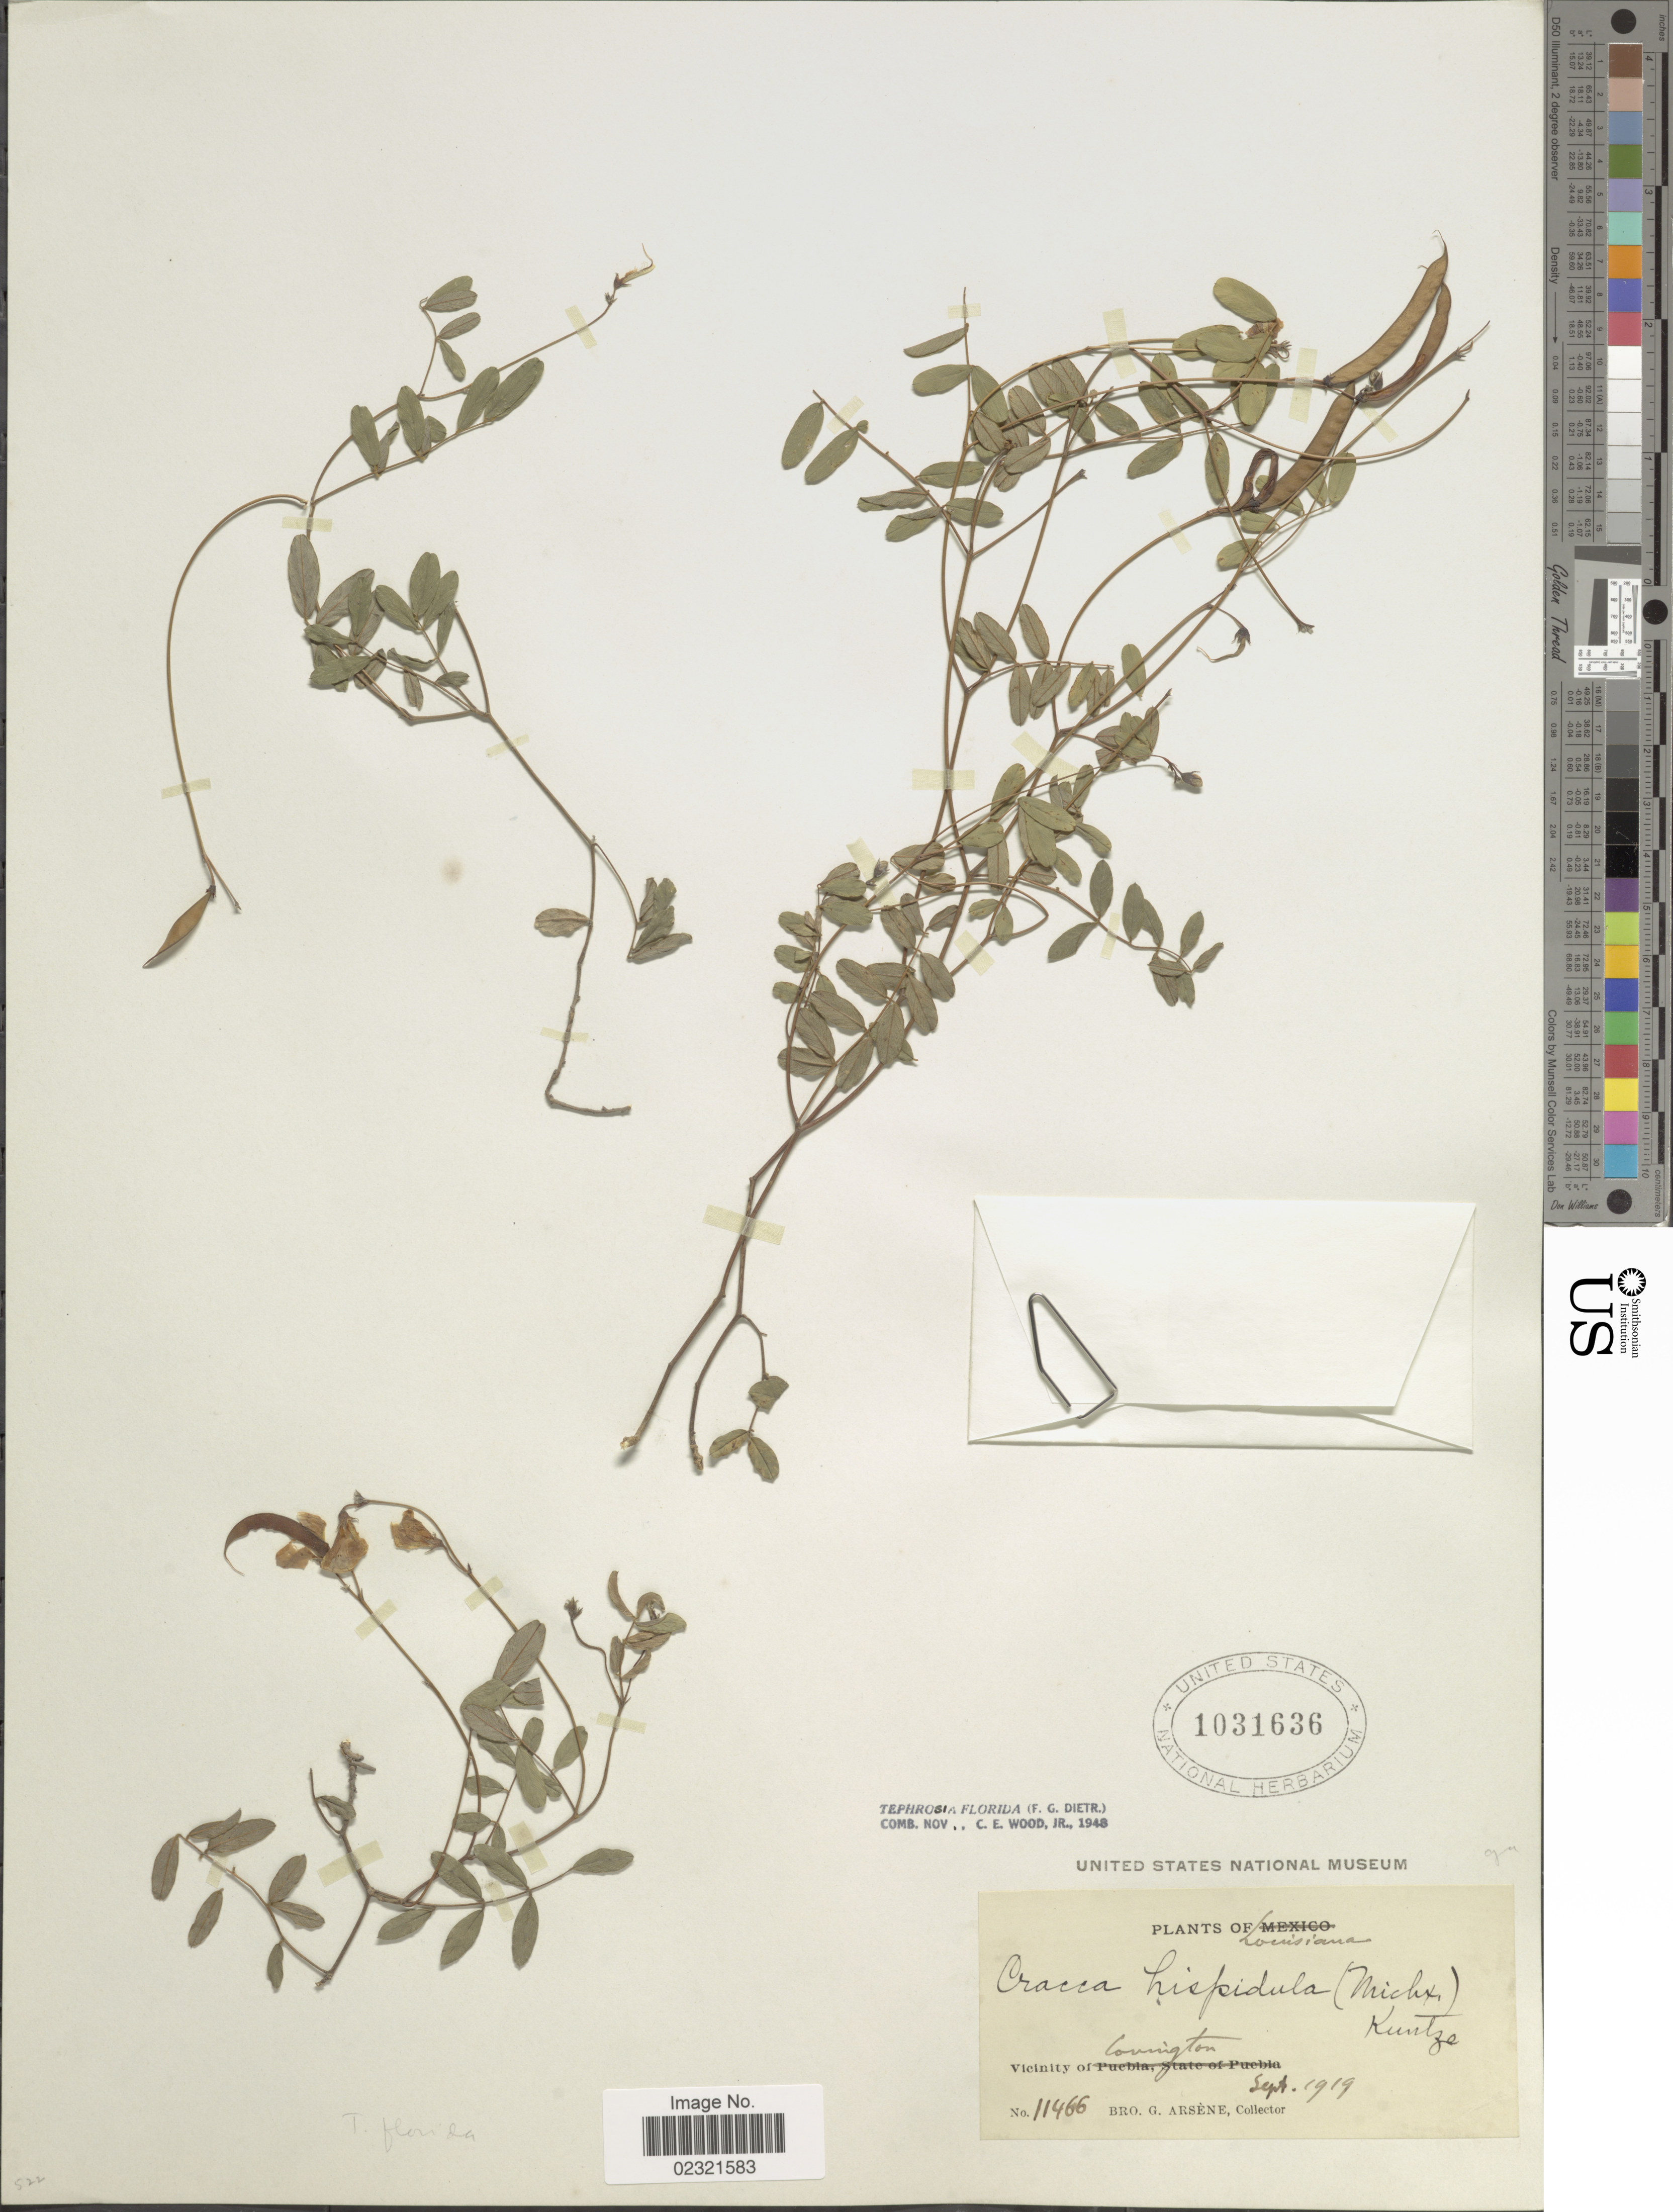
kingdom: Plantae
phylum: Tracheophyta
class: Magnoliopsida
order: Fabales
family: Fabaceae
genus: Tephrosia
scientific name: Tephrosia florida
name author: (Dietr.) C.E. Wood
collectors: Bro. G. Arsène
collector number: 11466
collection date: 1919-09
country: United States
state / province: Louisiana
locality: Vicinity of Covington.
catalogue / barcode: US 1031636